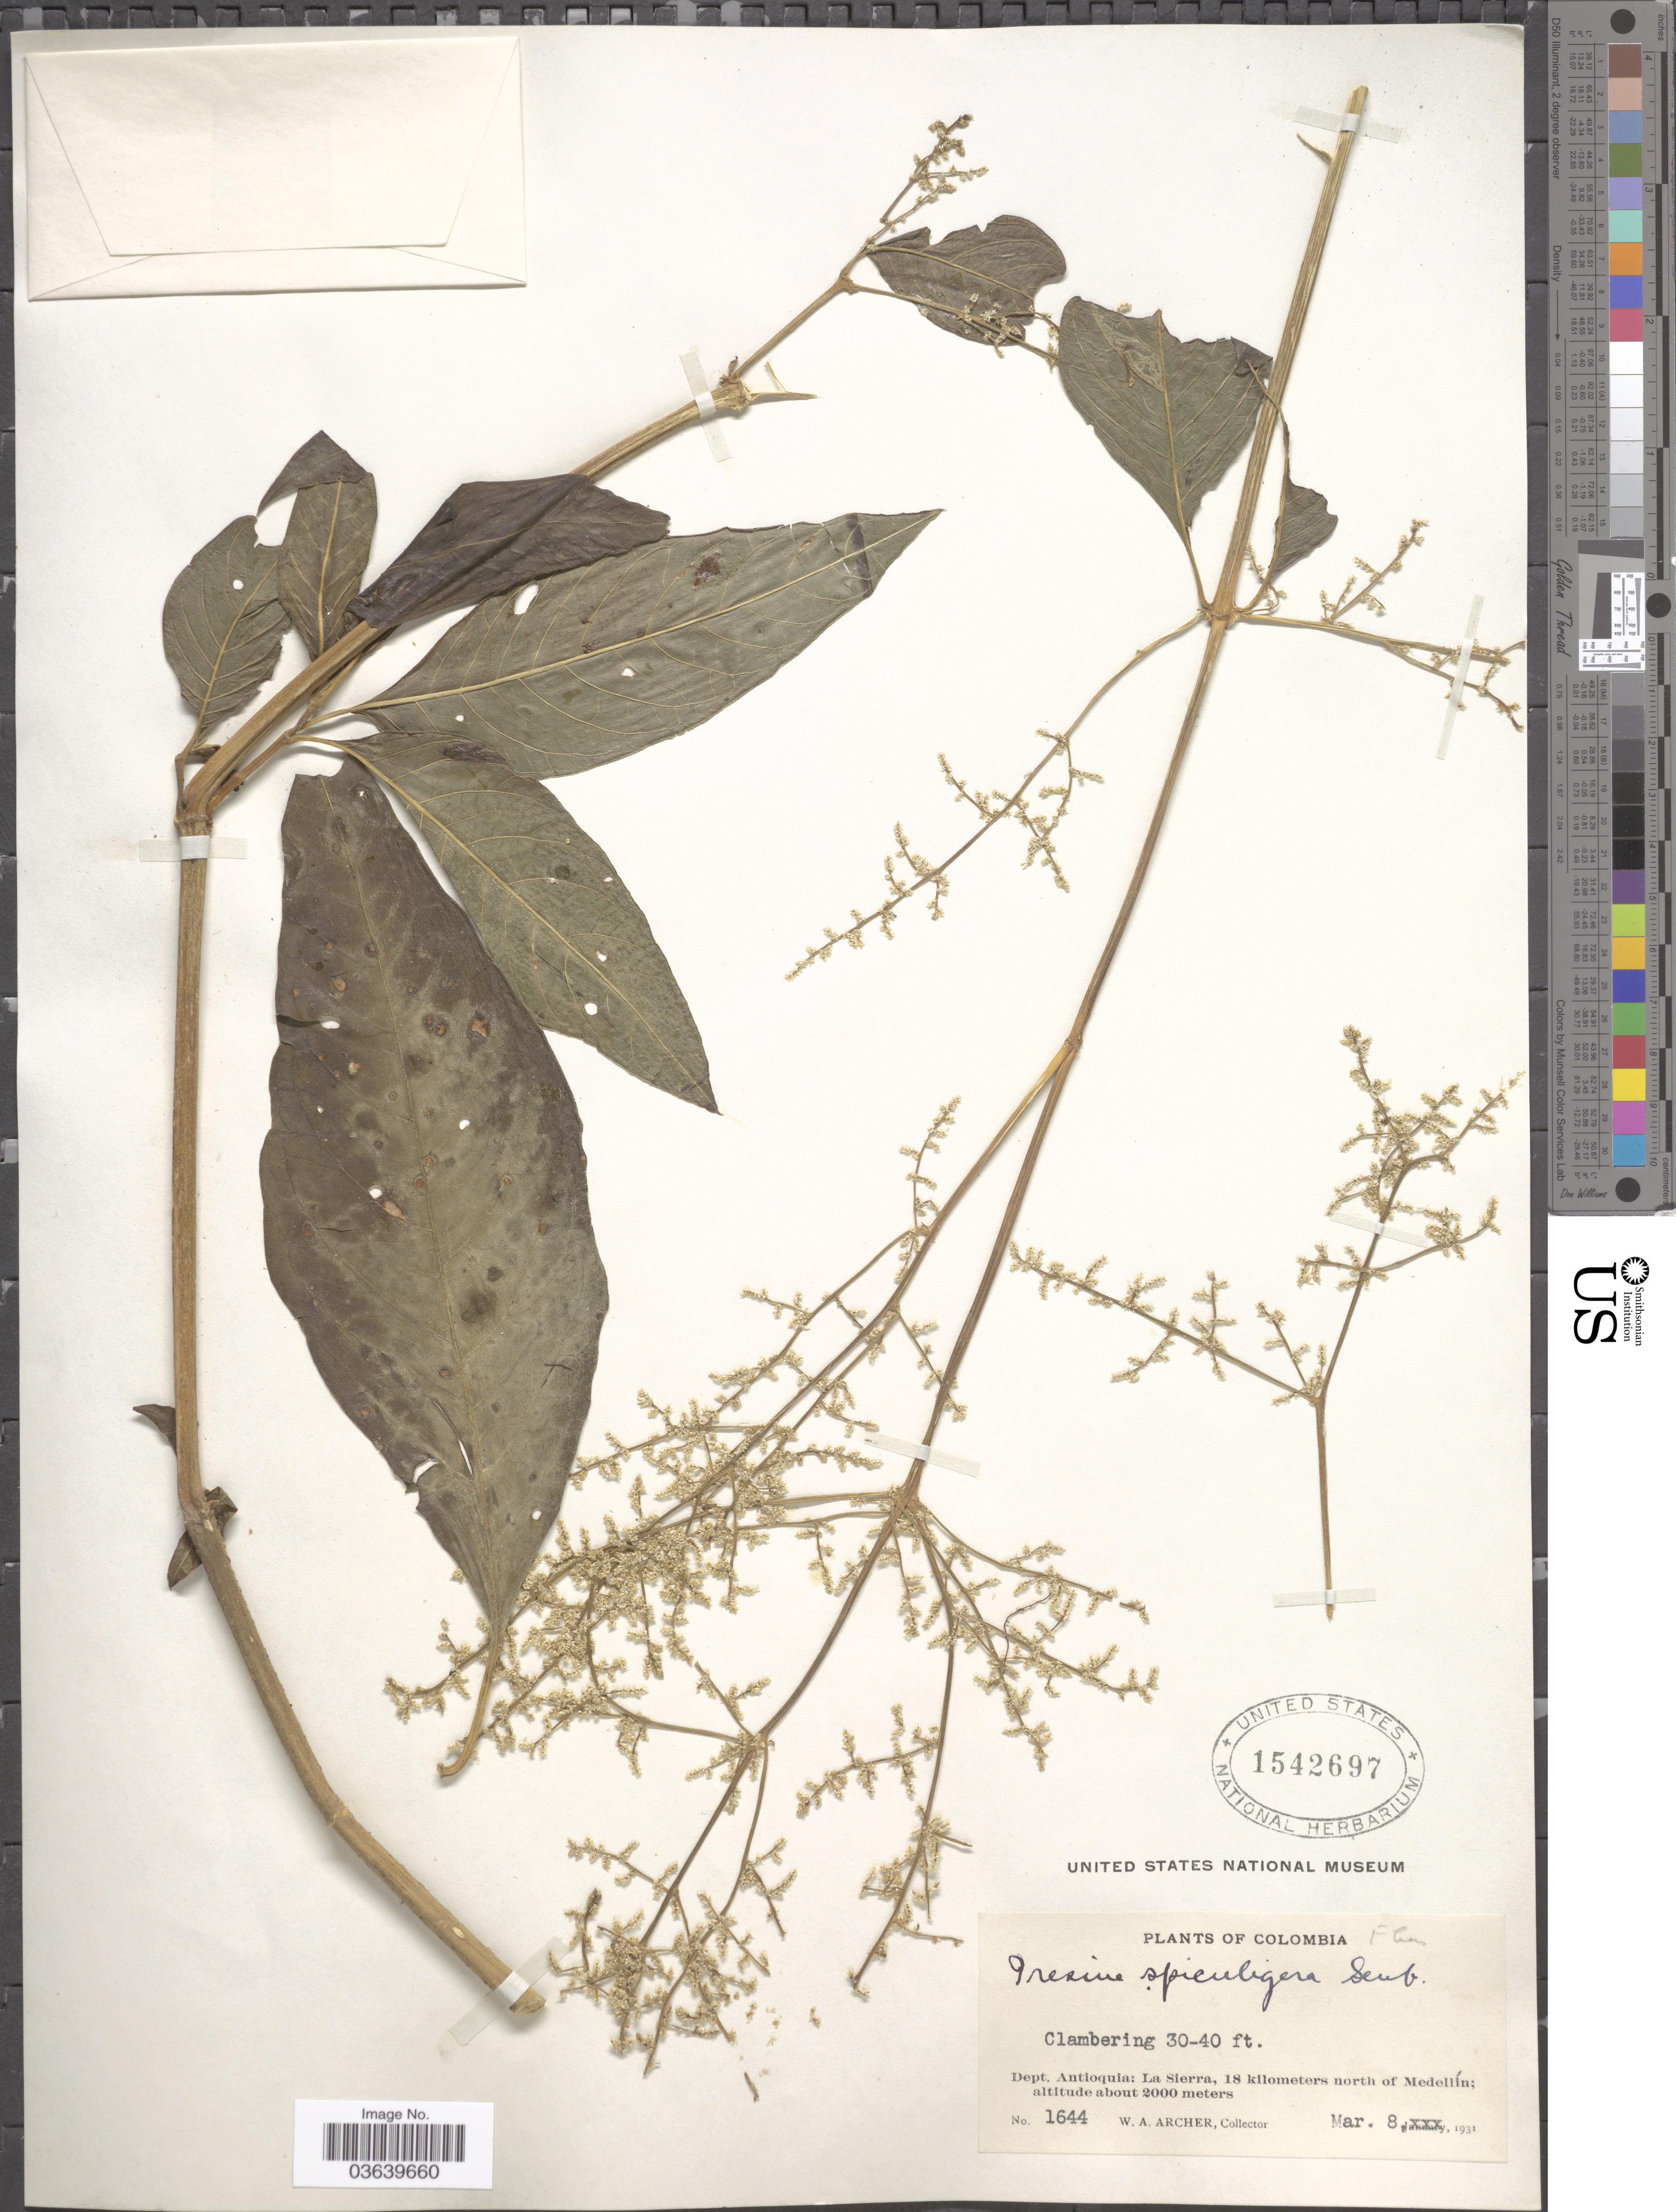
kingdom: Plantae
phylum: Tracheophyta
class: Magnoliopsida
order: Caryophyllales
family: Amaranthaceae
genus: Iresine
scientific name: Iresine spiculigera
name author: Seub.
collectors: W. Archer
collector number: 1644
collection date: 1931-03-08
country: Colombia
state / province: Antioquia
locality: Dept. Antioquia: La Sierra, 18 kilometers north of Medellín.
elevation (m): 2000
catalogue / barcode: US 1542697